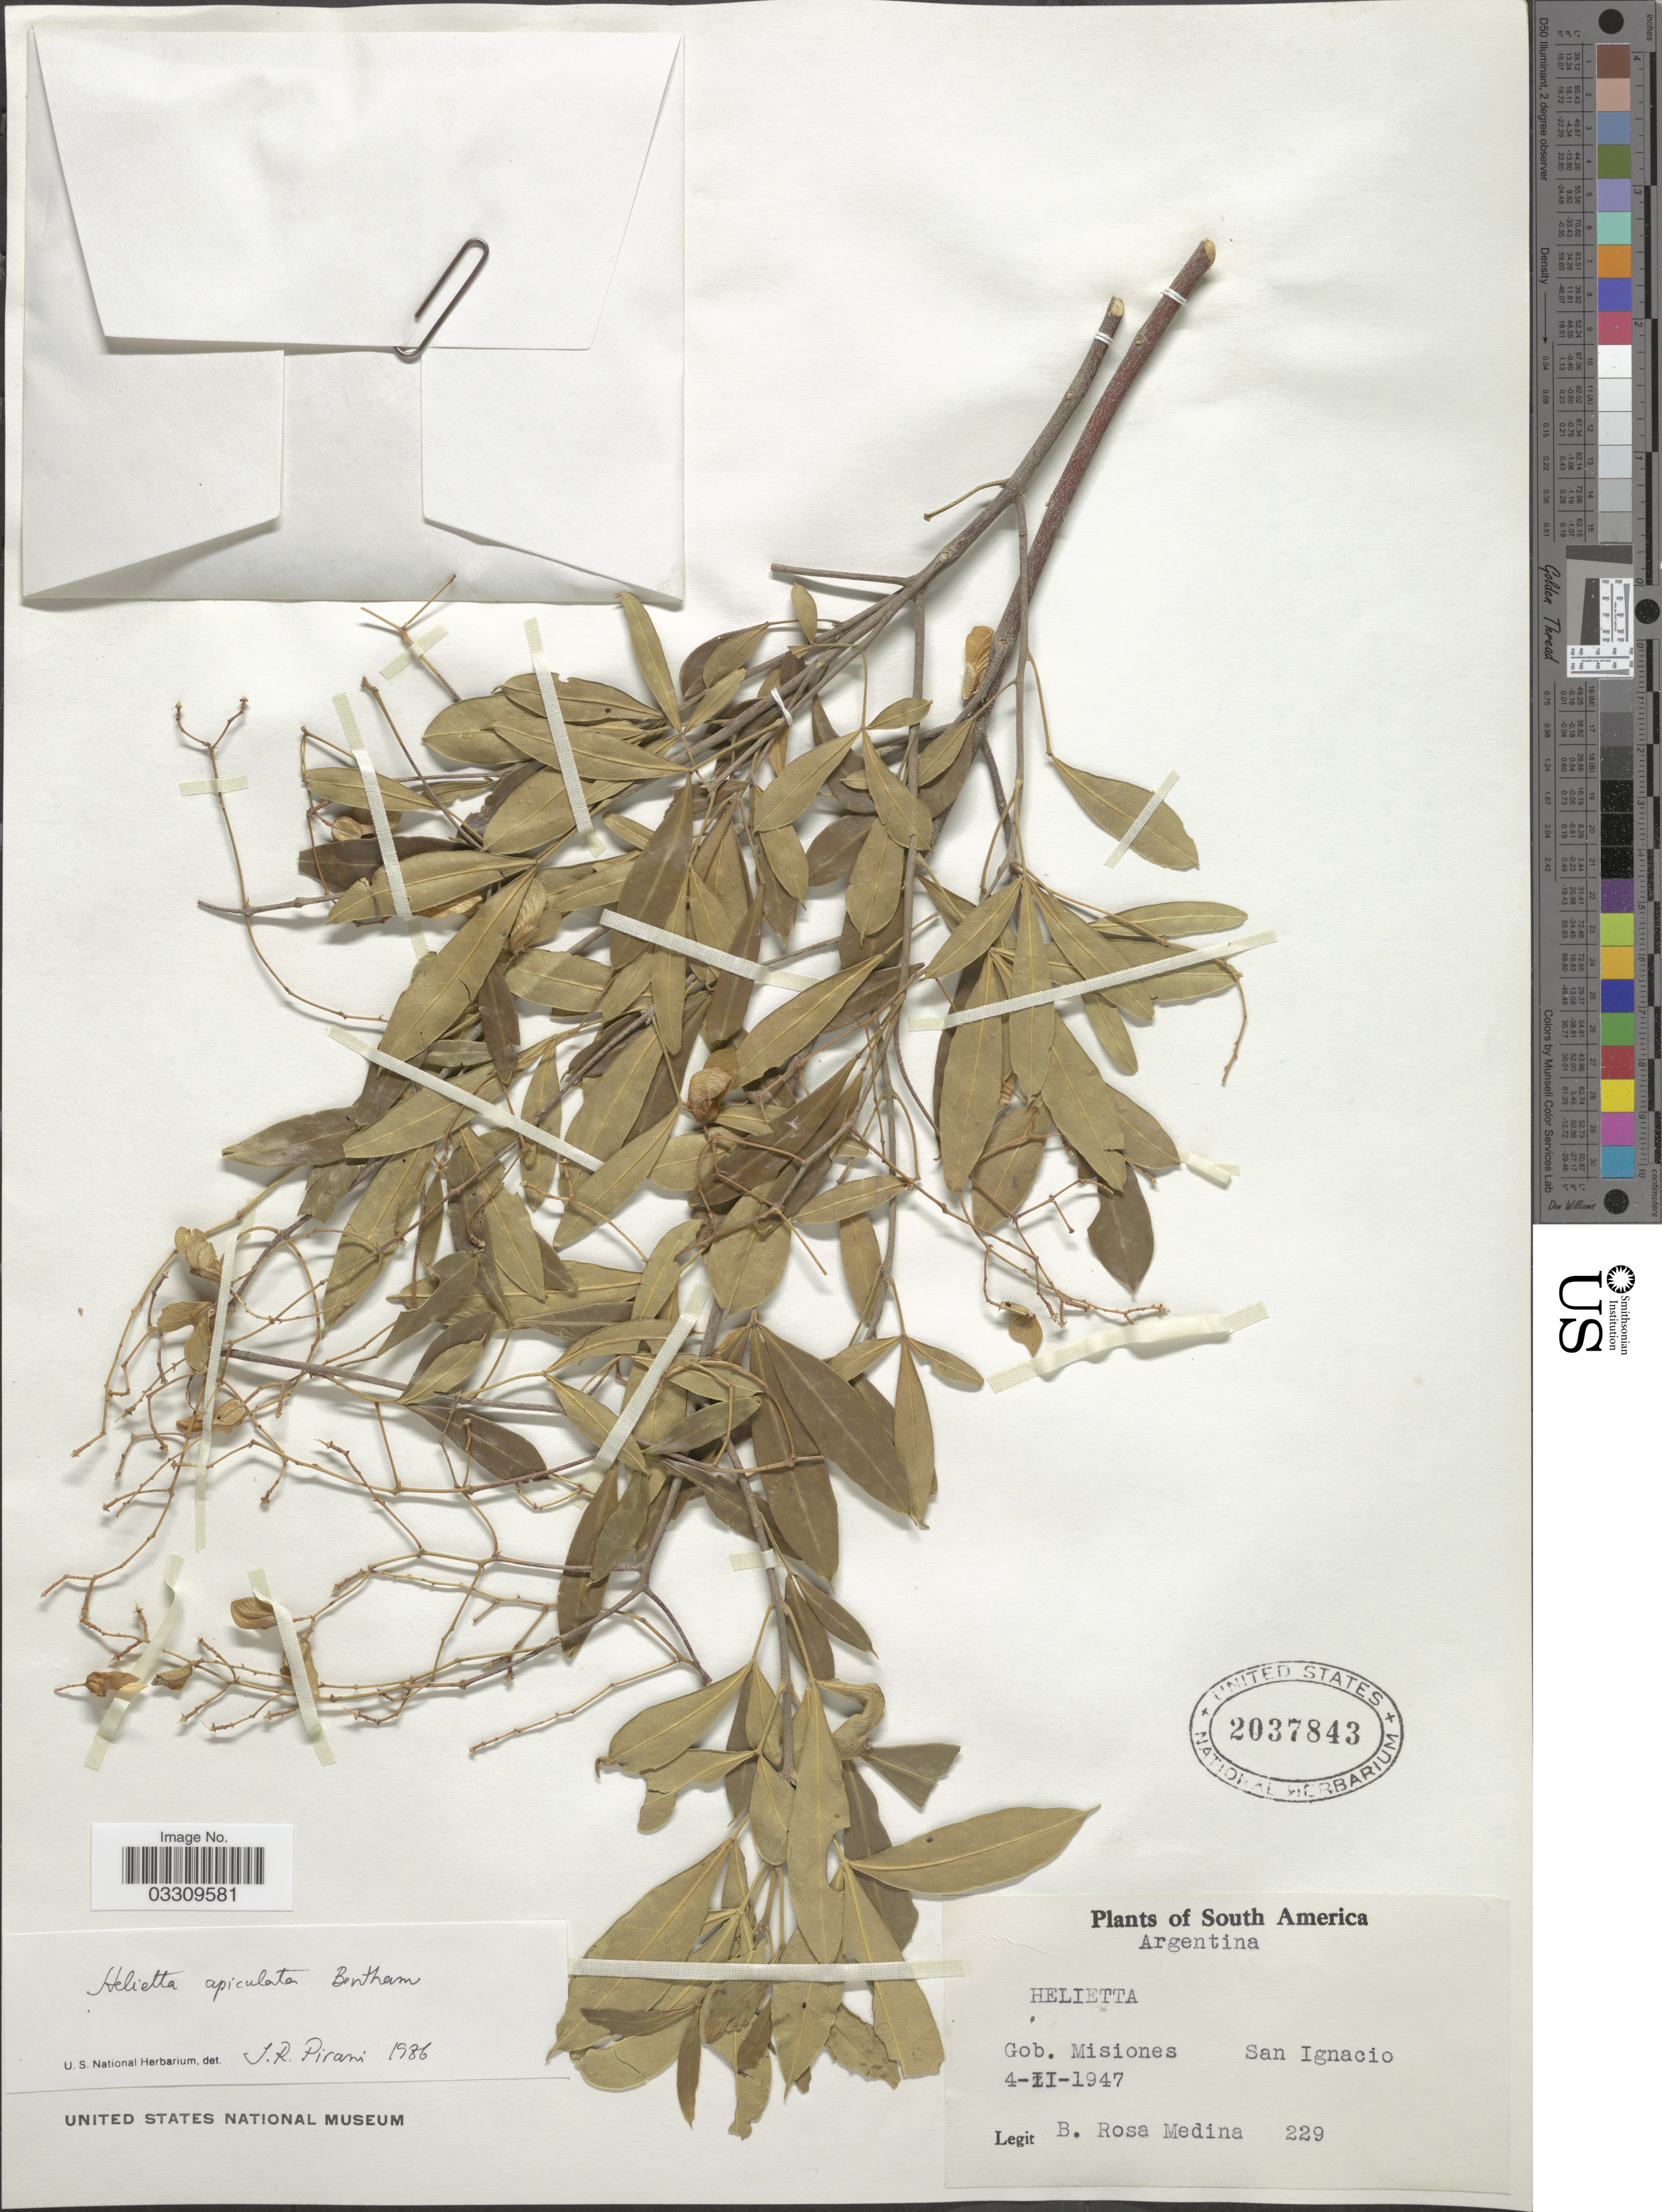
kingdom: Plantae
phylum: Tracheophyta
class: Liliopsida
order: Zingiberales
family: Zingiberaceae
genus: Amomum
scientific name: Amomum dealbatum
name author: Roxb.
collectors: B. Medina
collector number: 229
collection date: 1947-02-04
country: Argentina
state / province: Misiones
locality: Gob. Misiones, San Ignacio.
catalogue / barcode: US 2037843